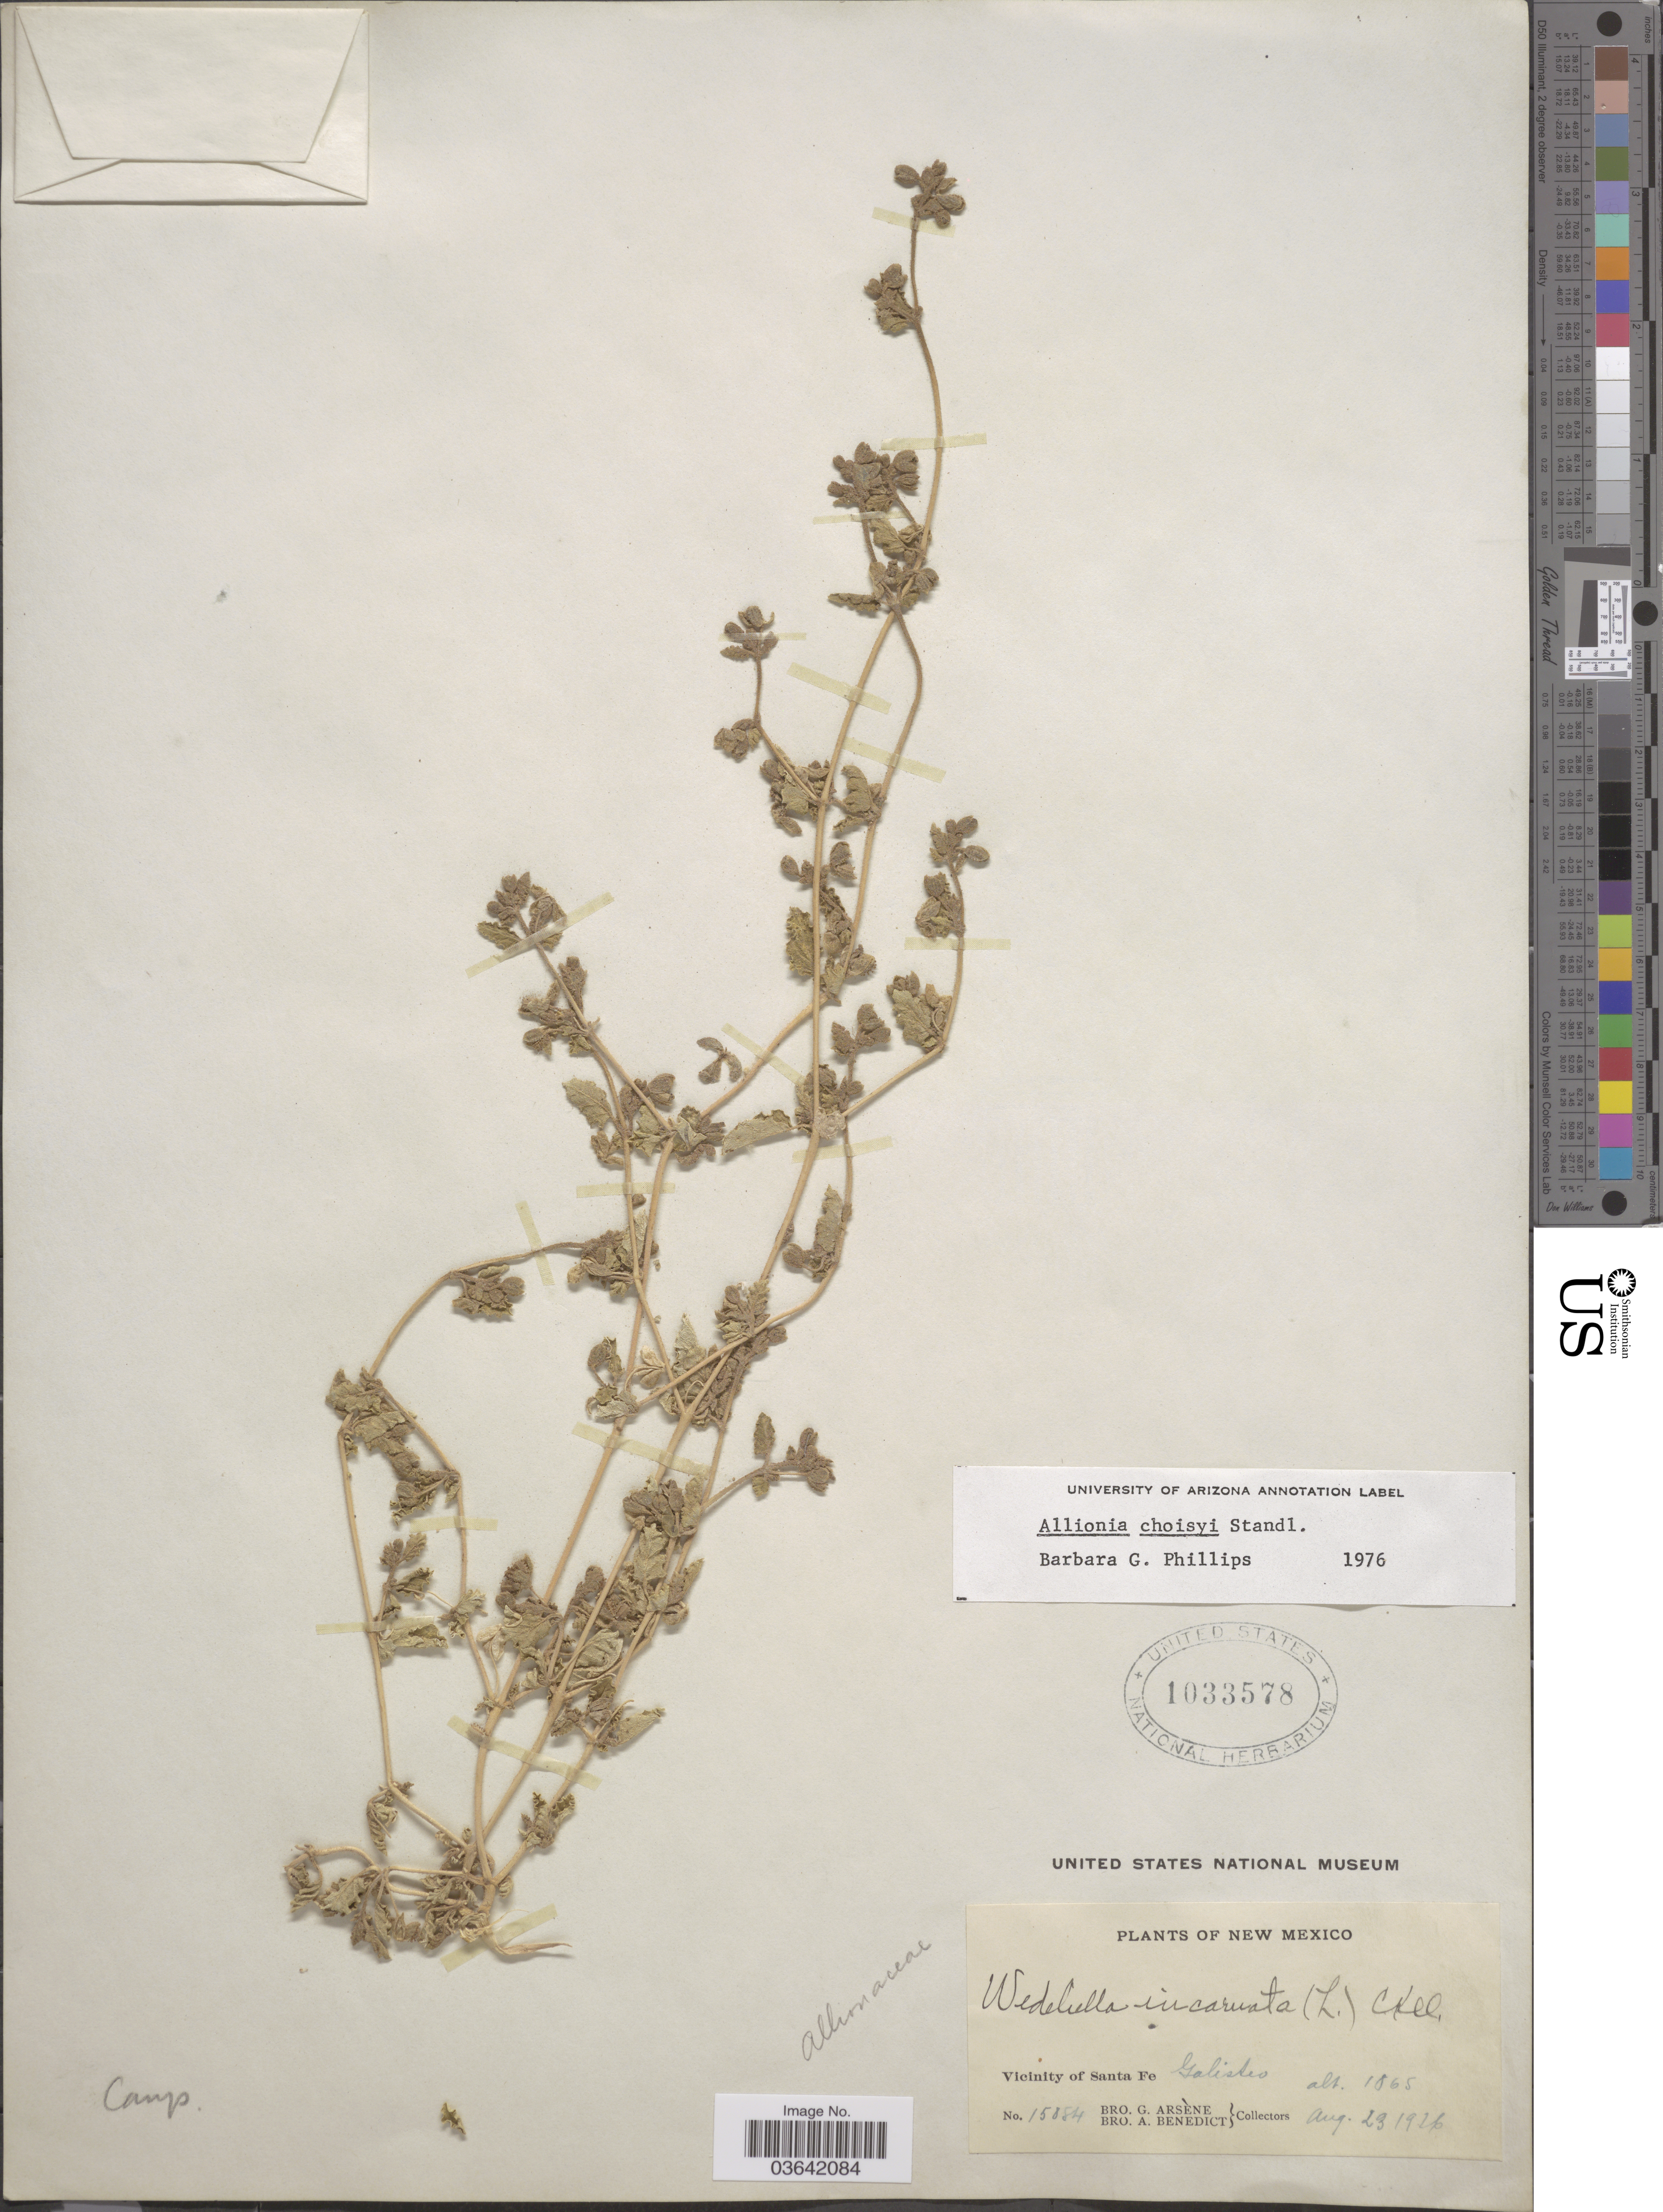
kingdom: Plantae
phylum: Tracheophyta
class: Magnoliopsida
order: Caryophyllales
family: Nyctaginaceae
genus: Allionia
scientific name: Allionia choisyi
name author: Standl.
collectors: Bro. G. Arsène & Bro. A. Benedict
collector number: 15884*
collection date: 1926-08-23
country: United States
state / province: New Mexico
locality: Vicinity of Santa Fe. Galisteo.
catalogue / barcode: US 1033578